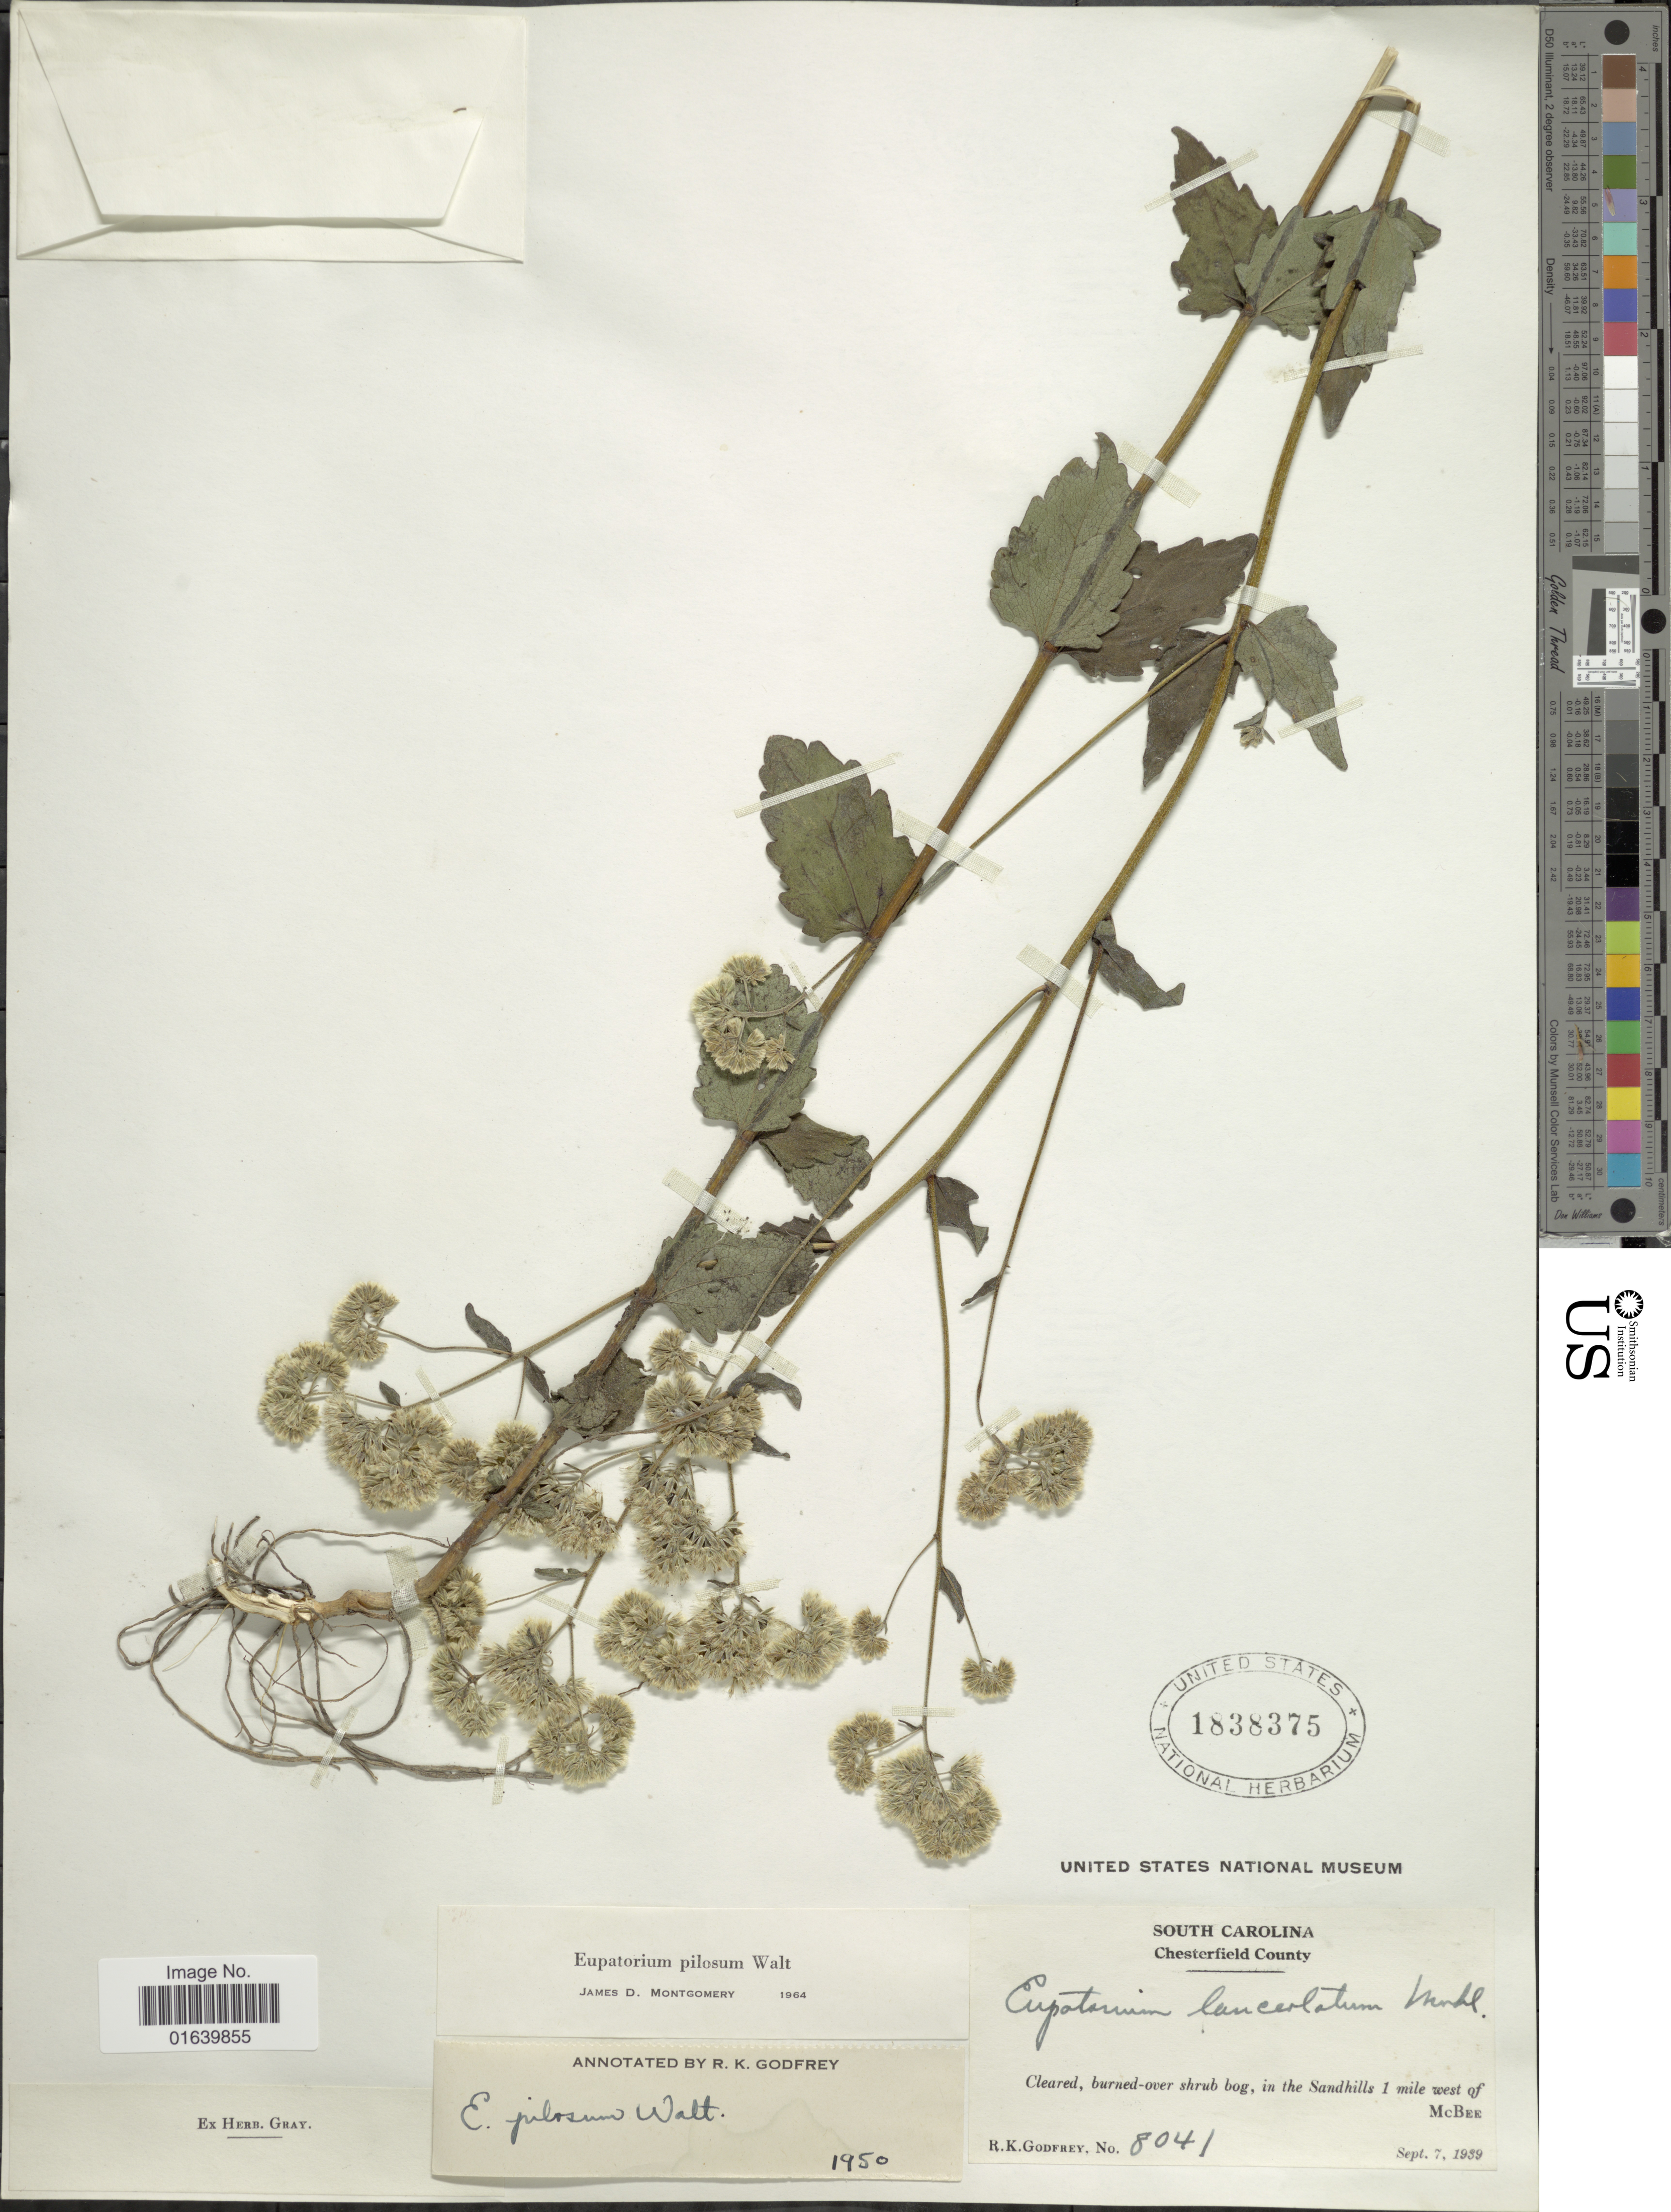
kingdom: Plantae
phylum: Tracheophyta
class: Magnoliopsida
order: Asterales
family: Asteraceae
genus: Eupatorium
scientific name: Eupatorium pilosum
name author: Walter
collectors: R. K. Godfrey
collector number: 8041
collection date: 1939-09-07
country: United States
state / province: South Carolina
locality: South Carolina, Chesterfield County, in the Sandhills 1 mile west of McBee.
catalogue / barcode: US 1838375